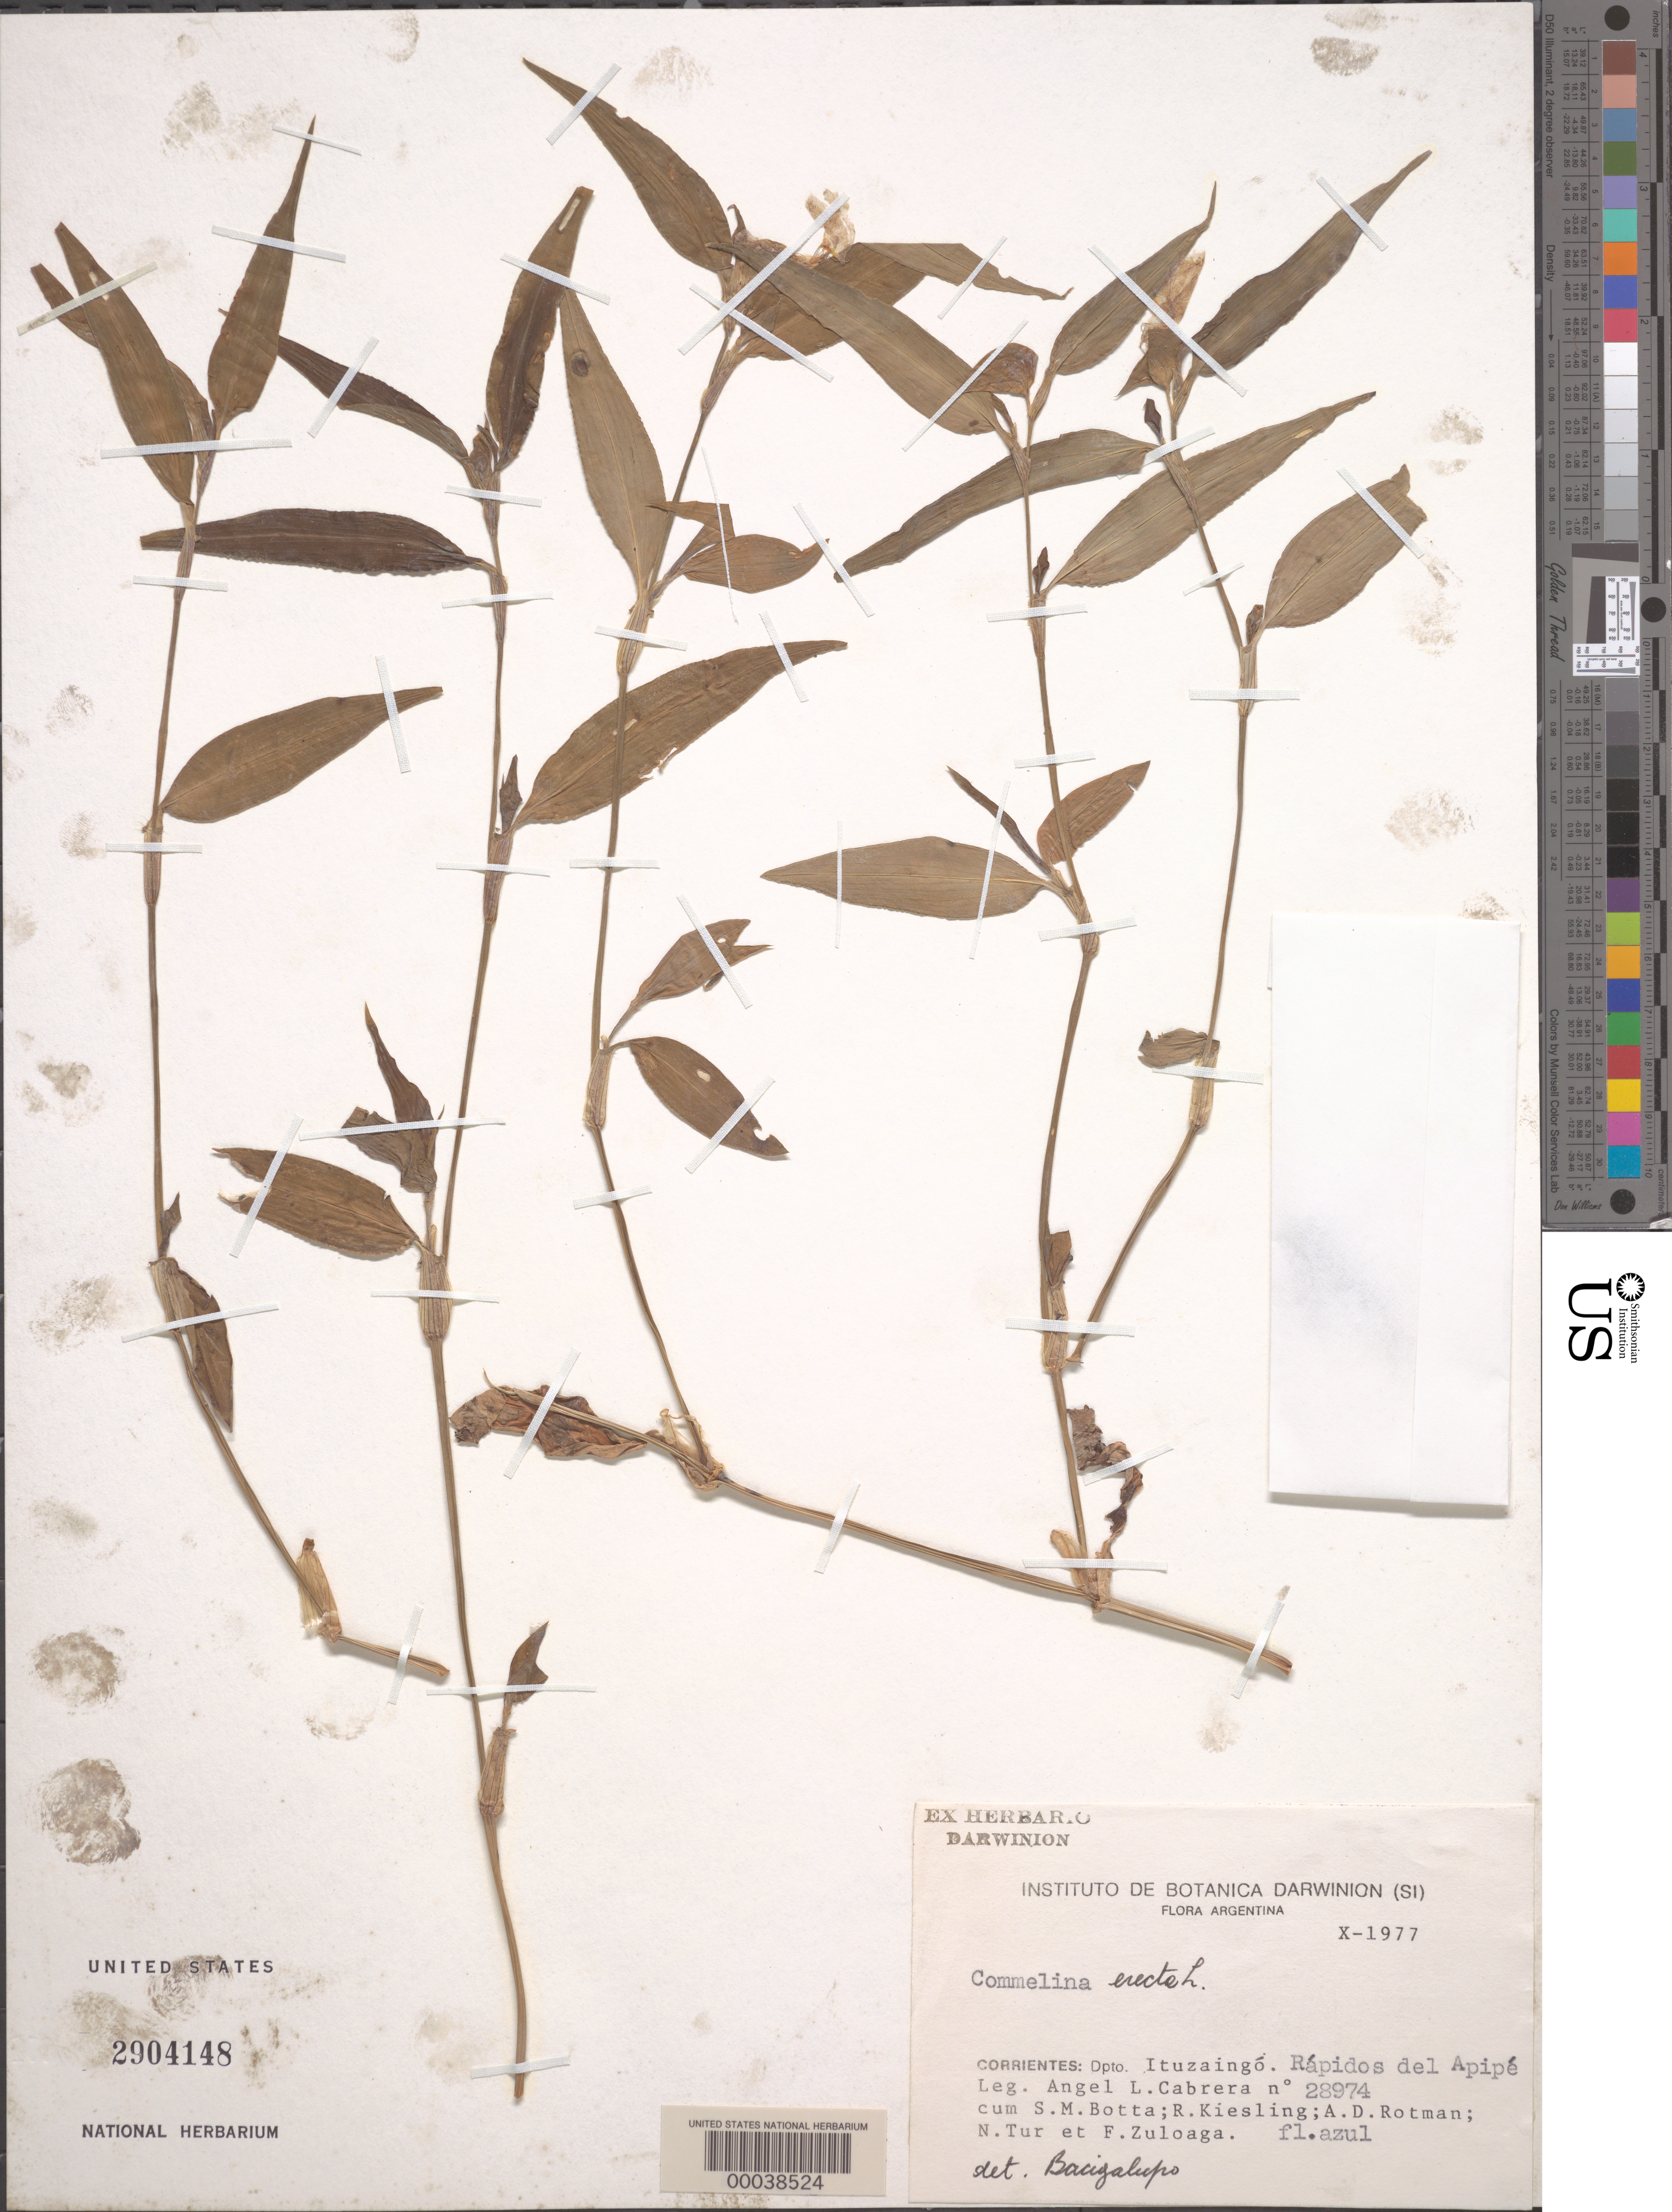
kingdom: Plantae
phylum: Tracheophyta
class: Liliopsida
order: Commelinales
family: Commelinaceae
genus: Commelina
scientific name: Commelina erecta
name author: L.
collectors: A. L. Cabrera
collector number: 28974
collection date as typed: Oct 1977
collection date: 1977-10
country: Argentina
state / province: Corrientes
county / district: Ituzaingó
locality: RapidoS de Apipe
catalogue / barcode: US 2904148